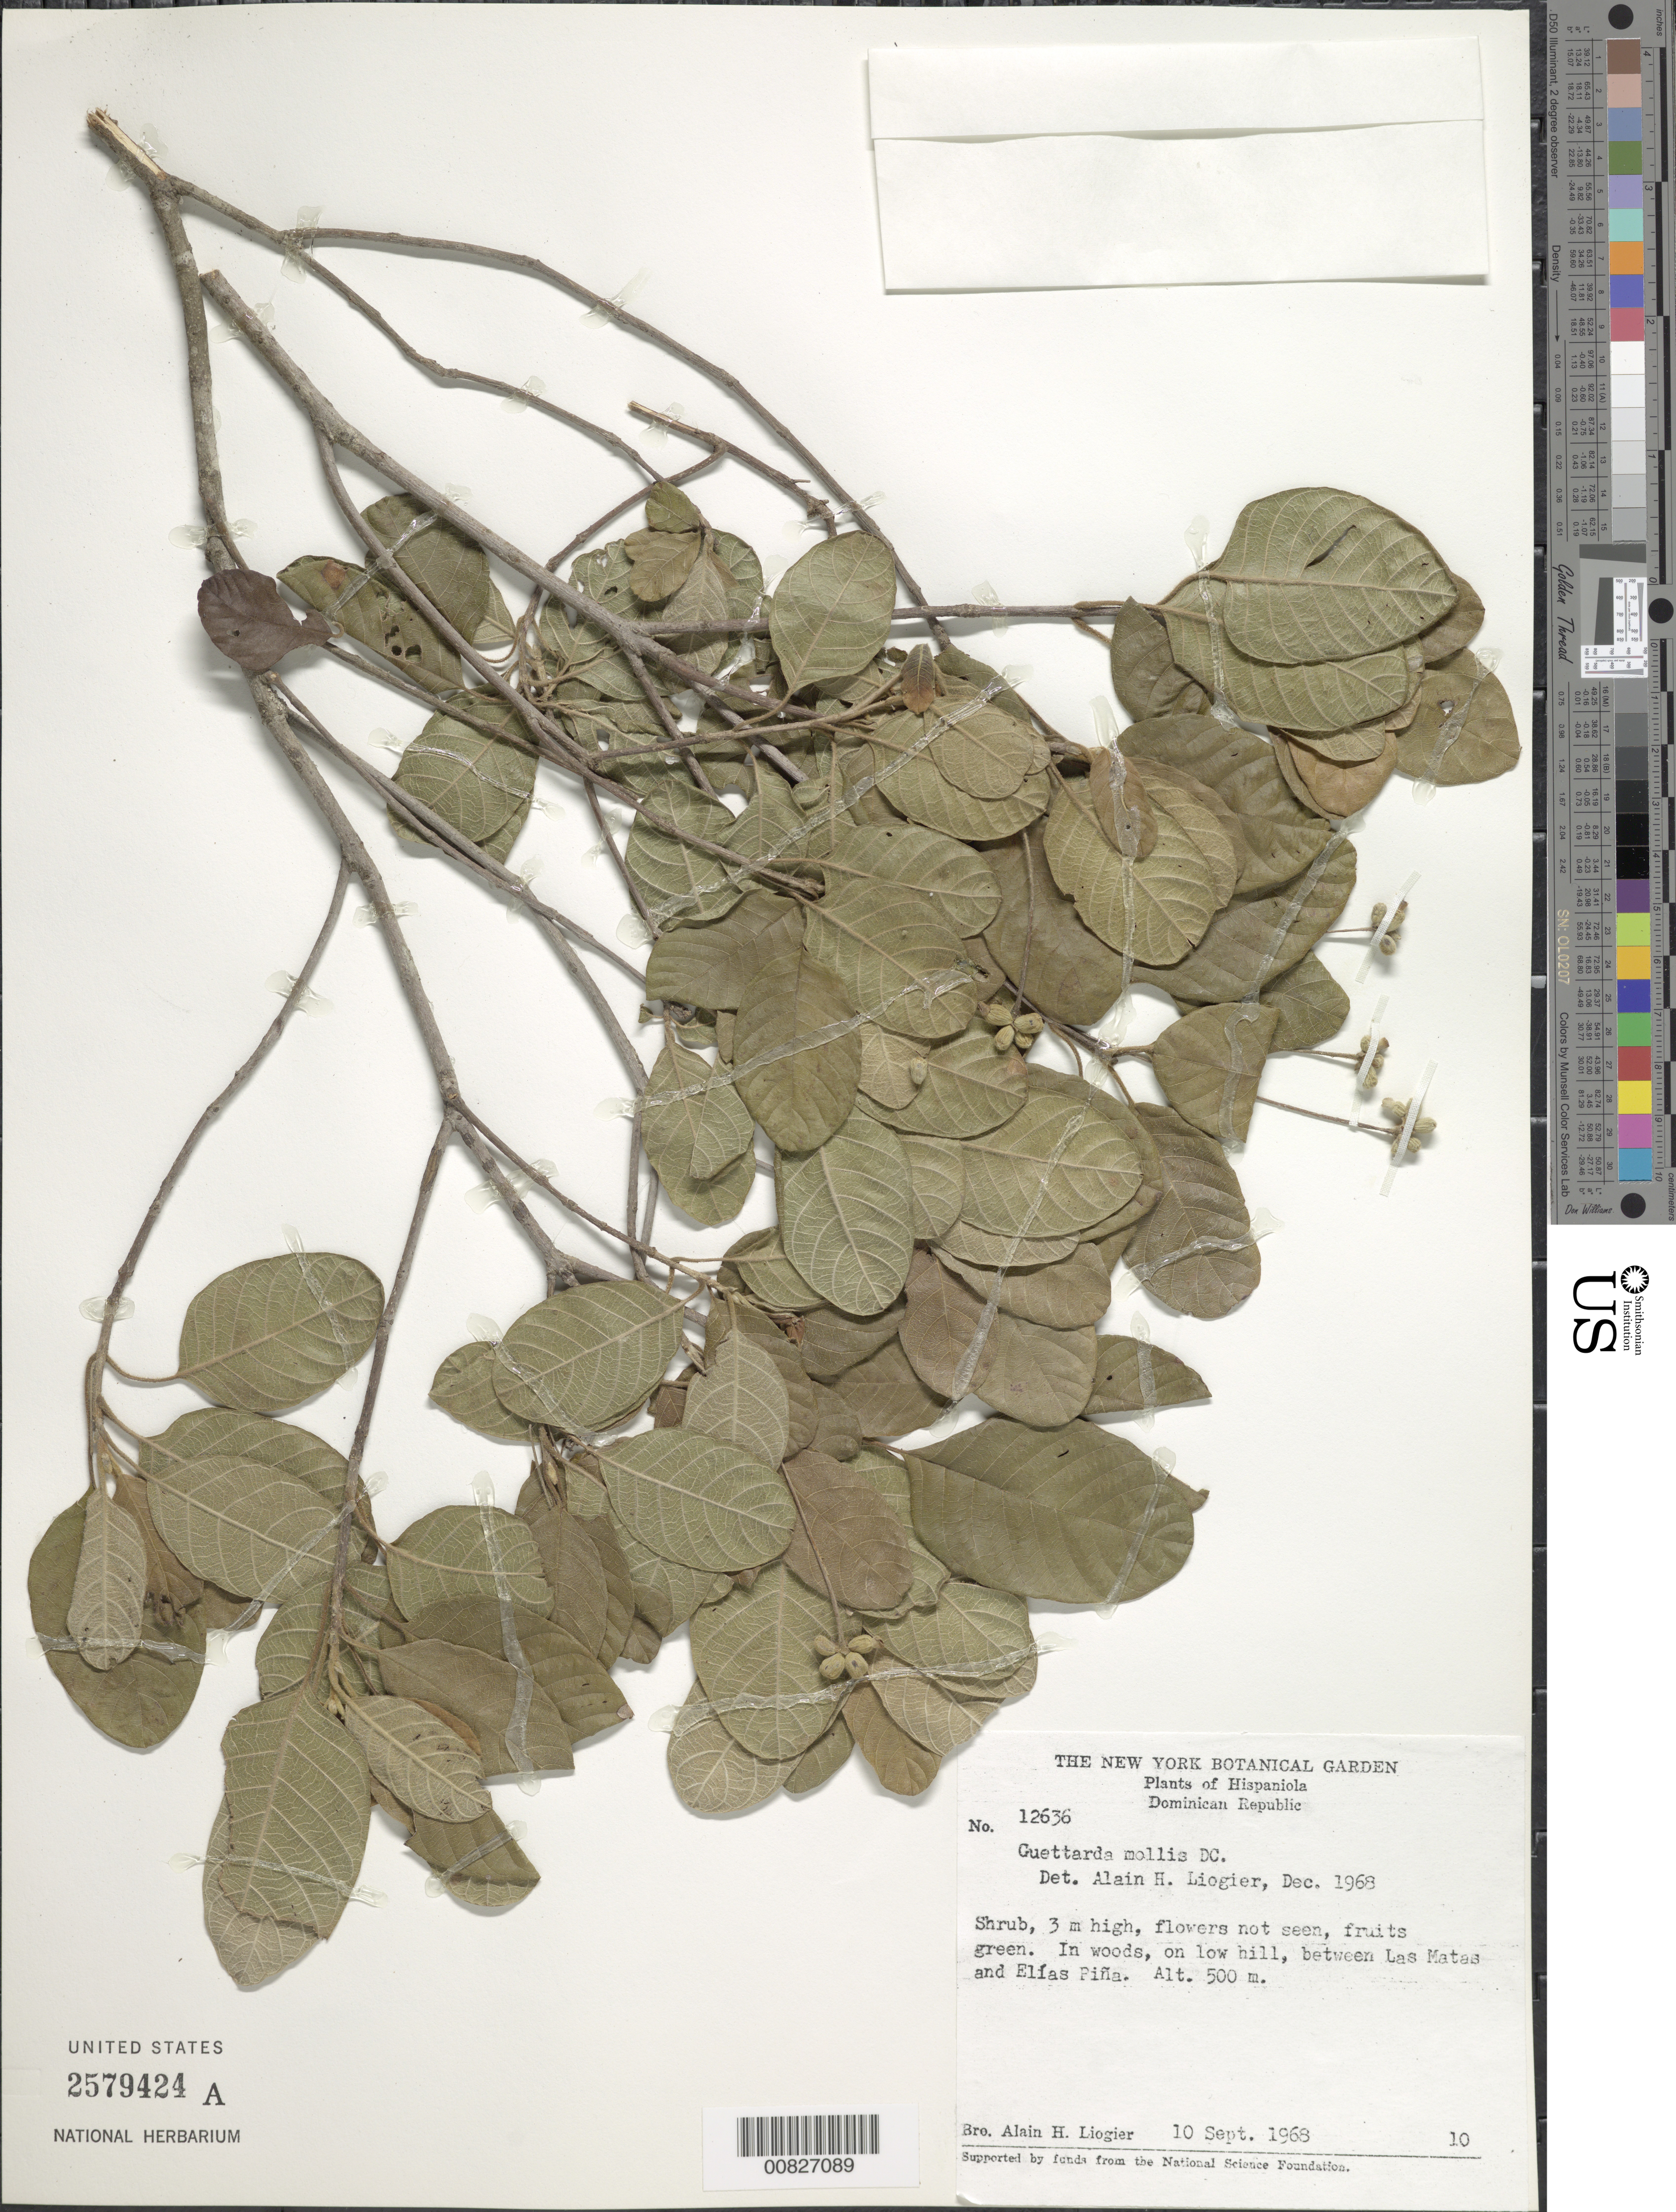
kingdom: Plantae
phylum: Tracheophyta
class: Magnoliopsida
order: Gentianales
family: Rubiaceae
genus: Guettarda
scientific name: Guettarda mollis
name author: DC.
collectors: A. H. Liogier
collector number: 12636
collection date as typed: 10 Sep 1968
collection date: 1968-09-10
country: Dominican Republic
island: Hispaniola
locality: Between Las Matas and Elías Piña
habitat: In woods, on low hill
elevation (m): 500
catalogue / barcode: US 2579424